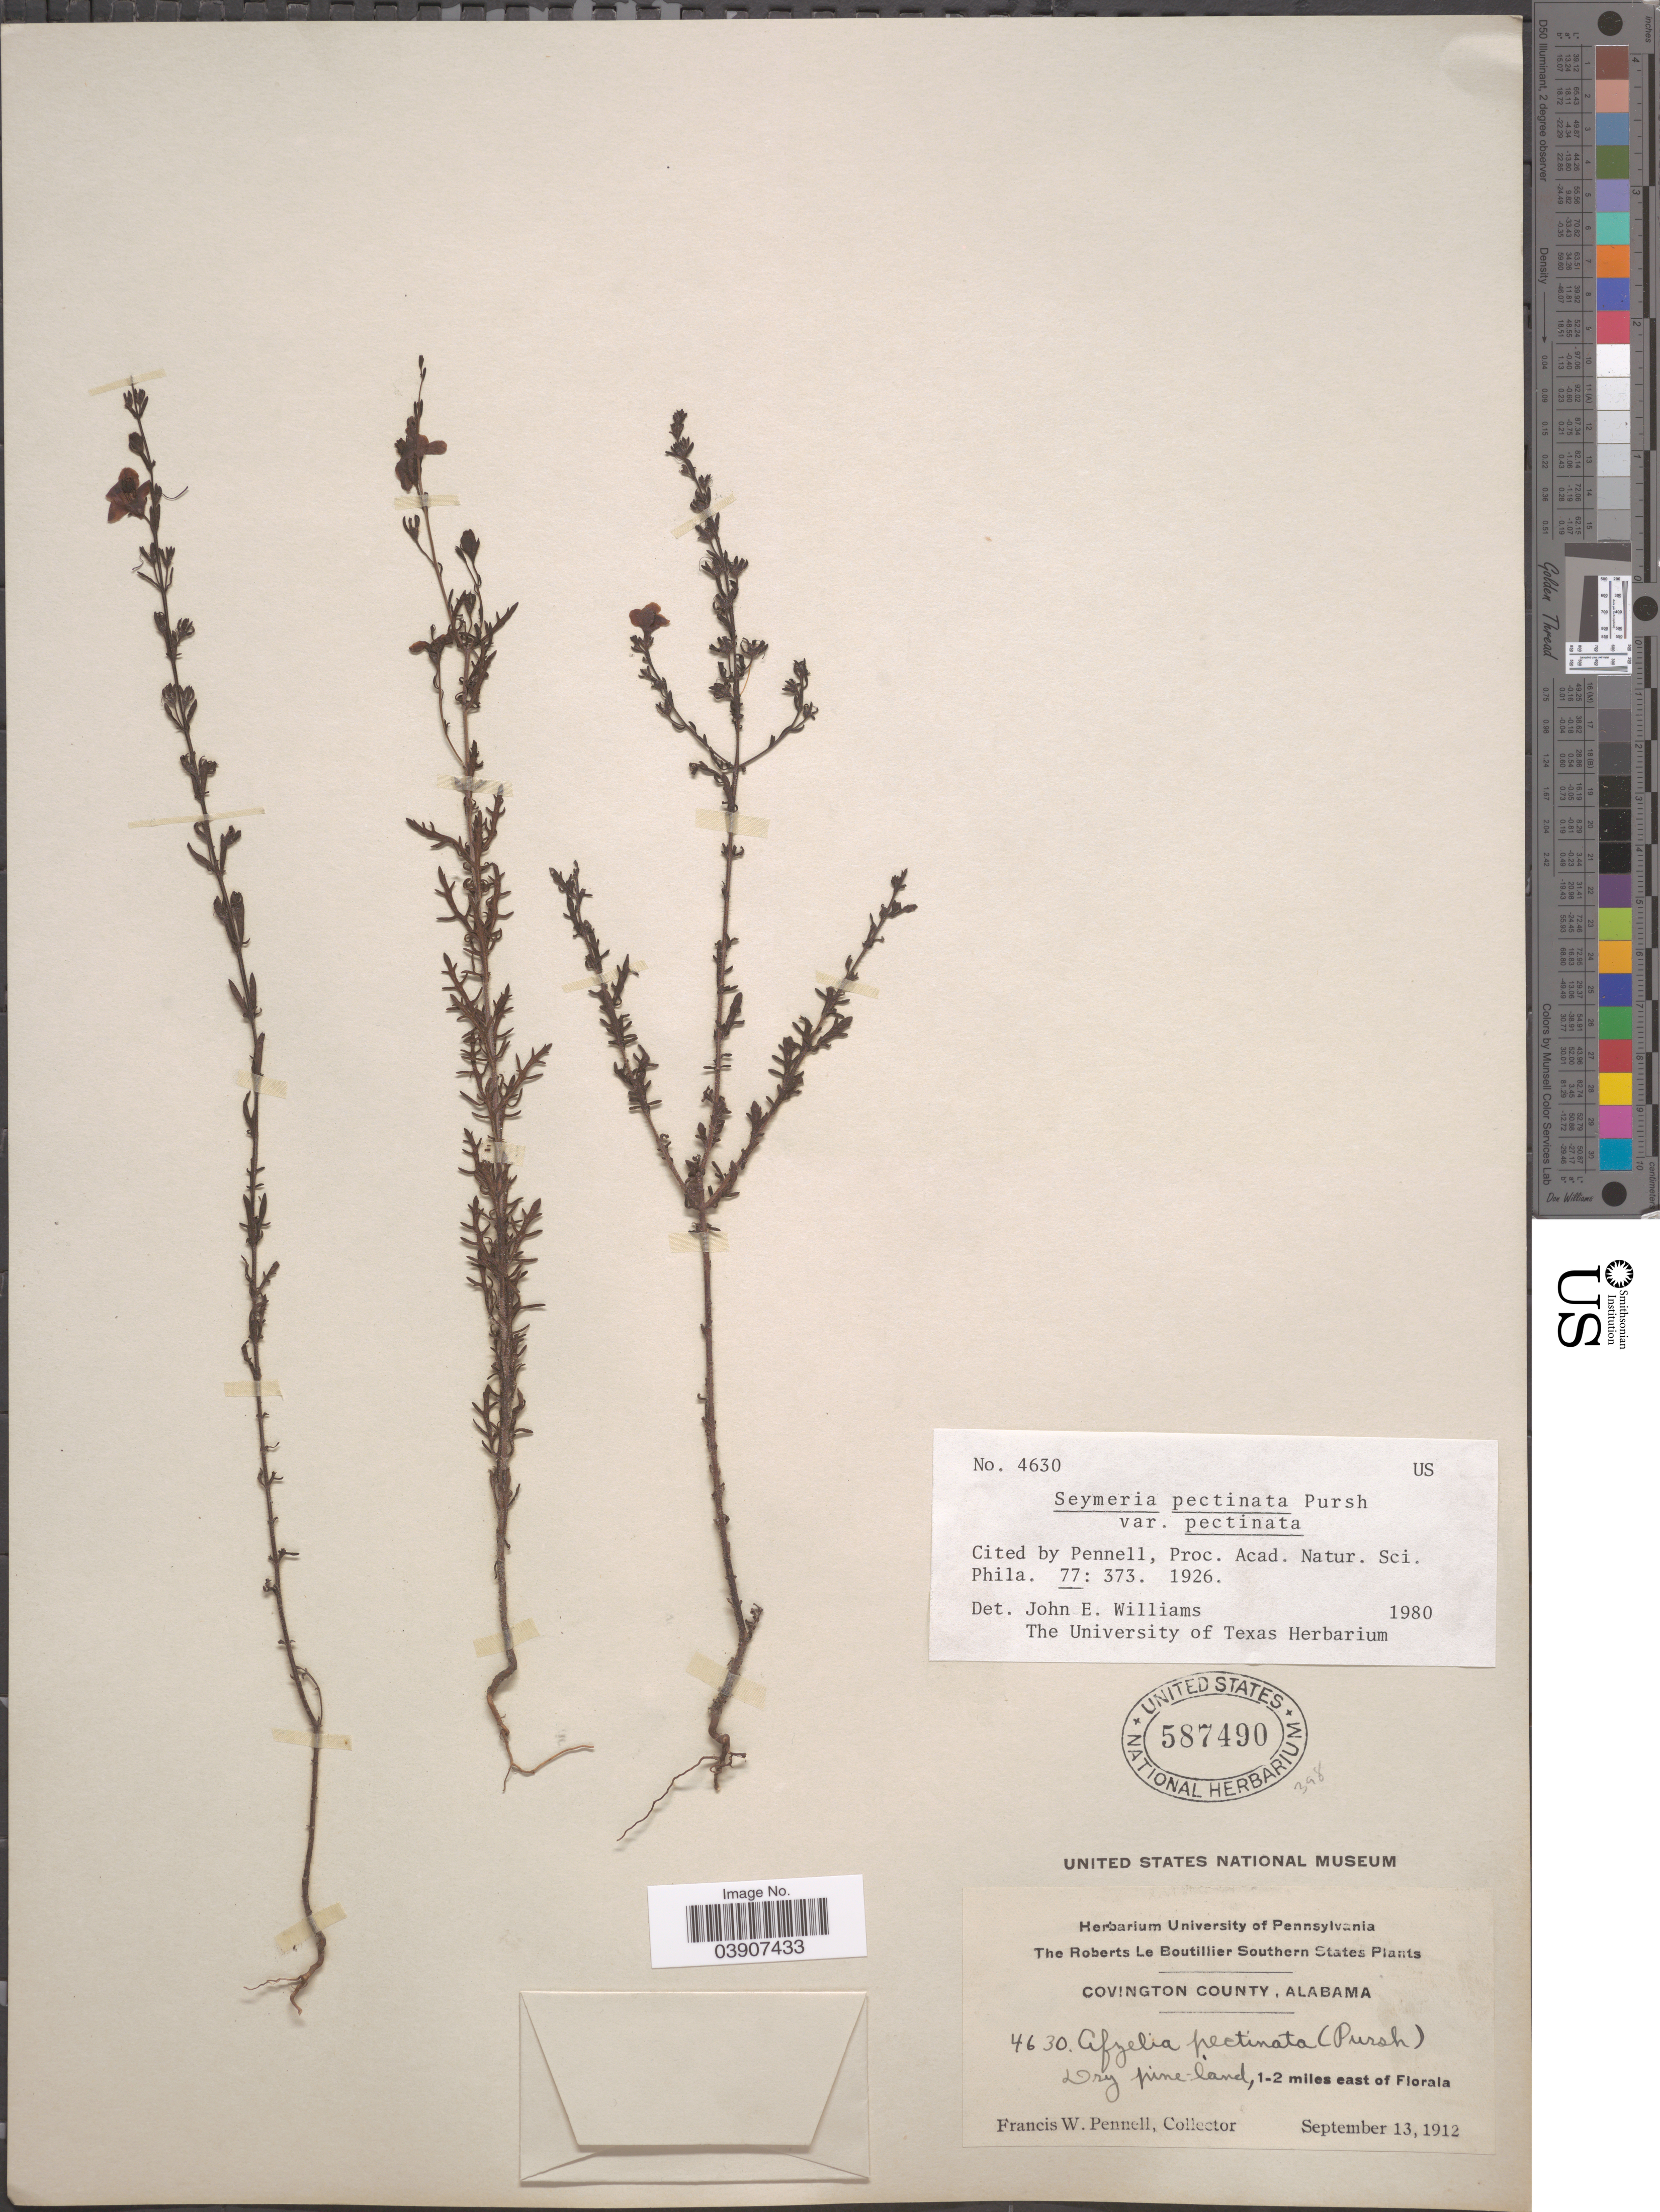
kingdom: Plantae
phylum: Tracheophyta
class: Magnoliopsida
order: Lamiales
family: Orobanchaceae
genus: Seymeria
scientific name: Seymeria pectinata var. pectinata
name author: Pursh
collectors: F. W. Pennell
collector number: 4630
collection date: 1912-09-13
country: United States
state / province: Alabama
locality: Covington County. 1-2 miles east of Florala.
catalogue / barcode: US 587490